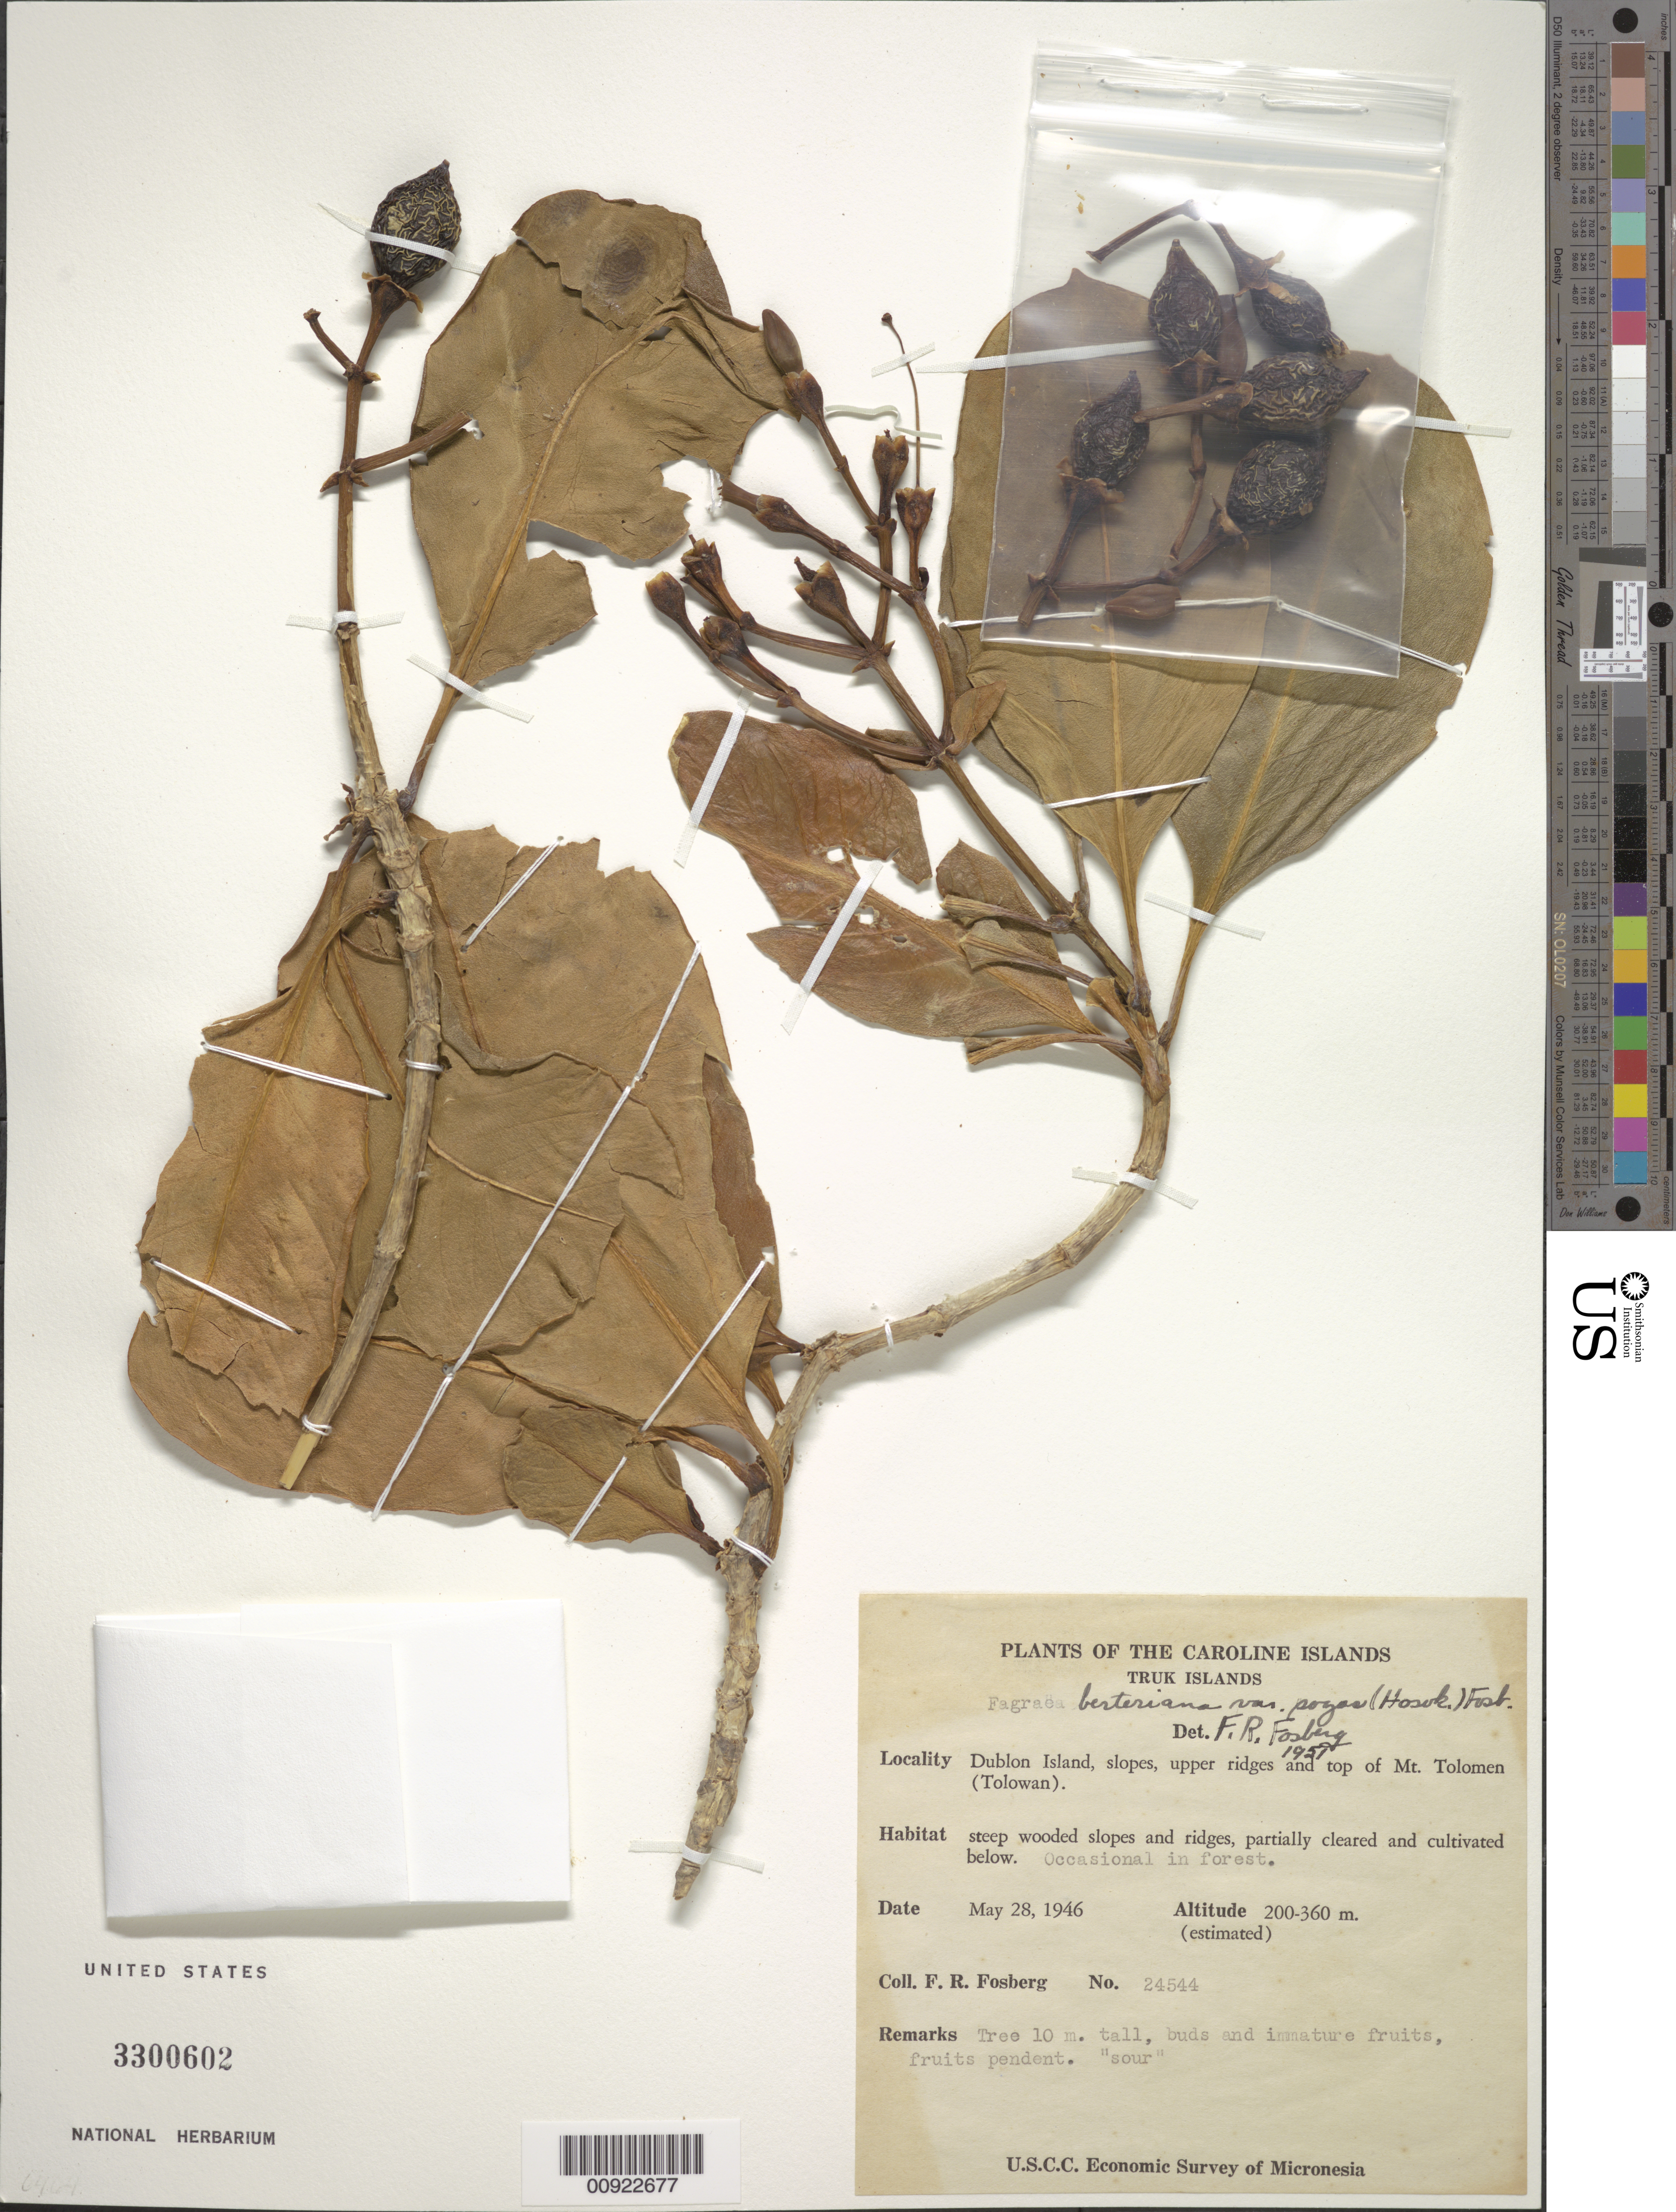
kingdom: Plantae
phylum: Tracheophyta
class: Magnoliopsida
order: Gentianales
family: Gentianaceae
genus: Fagraea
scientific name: Fagraea berteroana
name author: A. Gray ex Benth.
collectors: F. R. Fosberg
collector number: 24544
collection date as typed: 28 May 1946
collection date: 1946-05-28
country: Micronesia, Federated States of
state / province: Truk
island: Dublon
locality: Upper ridges and top of Mt. Tolomen (Tolowan)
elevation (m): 200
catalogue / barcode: US 3300602